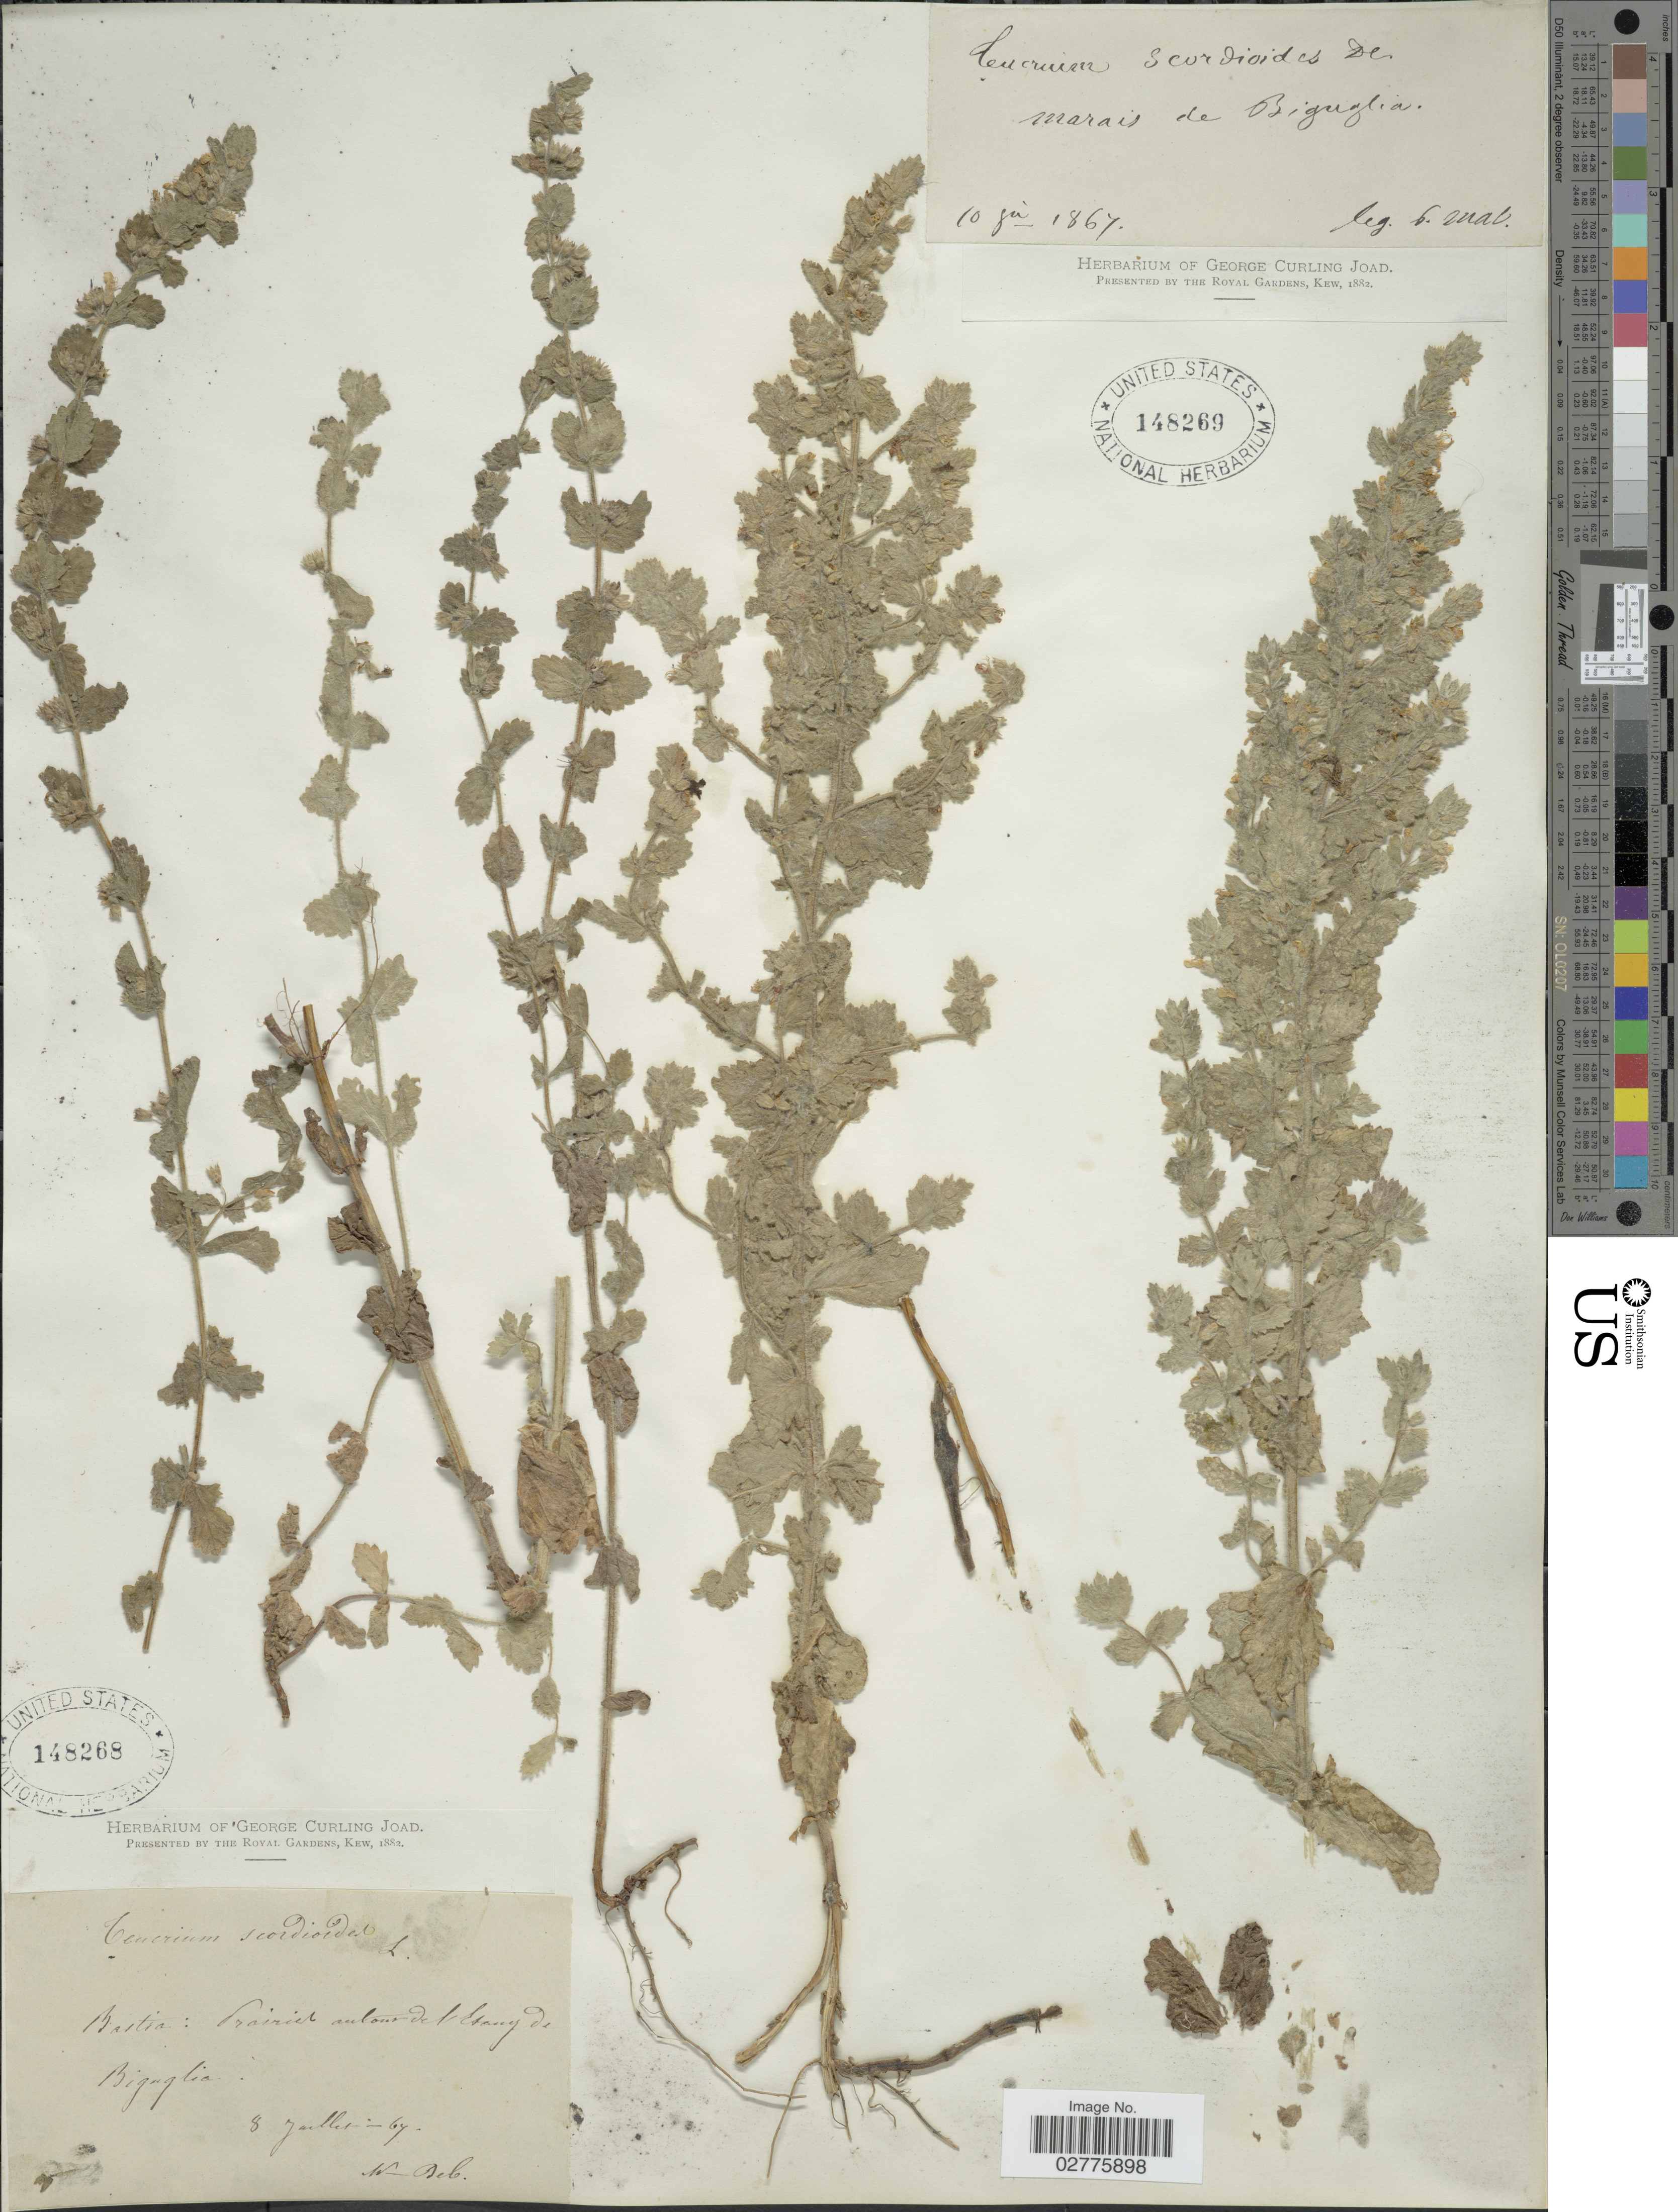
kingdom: Plantae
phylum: Tracheophyta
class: Magnoliopsida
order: Lamiales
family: Lamiaceae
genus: Teucrium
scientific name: Teucrium scordioides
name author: Schreb.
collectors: W. Deb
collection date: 1867-06-10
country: France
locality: Marais de Biguglia.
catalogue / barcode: US 148269-2